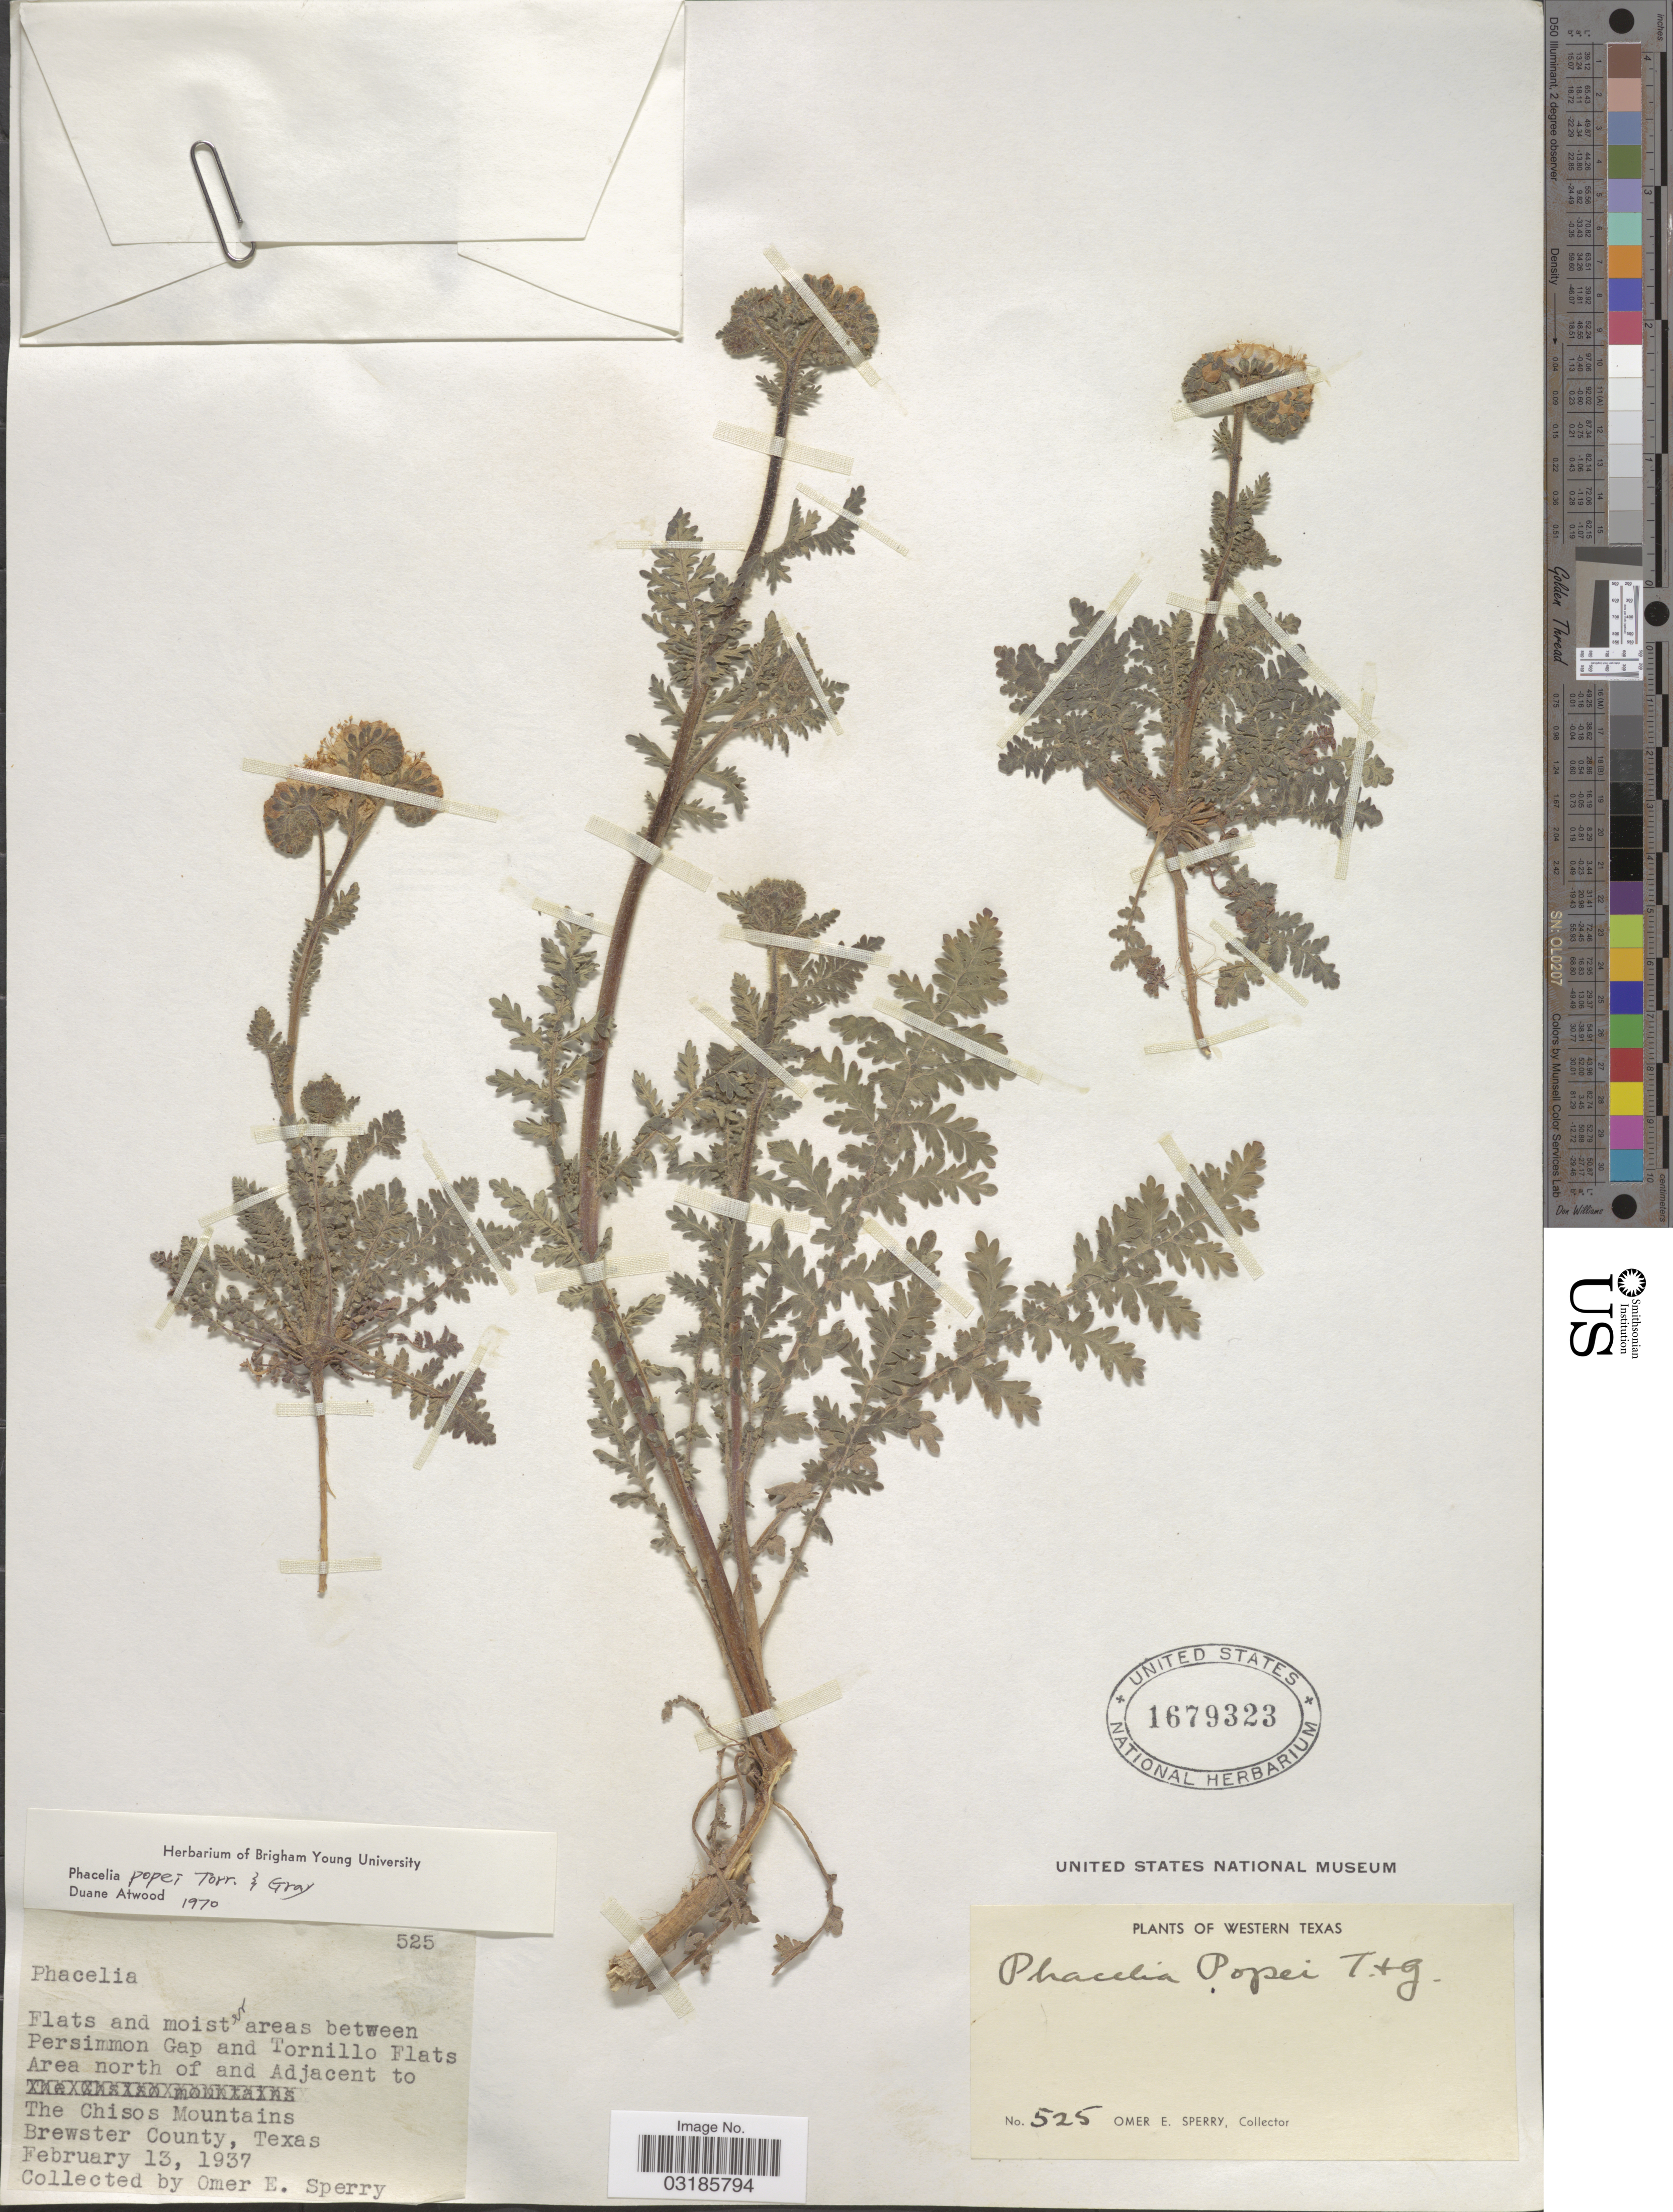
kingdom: Plantae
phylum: Tracheophyta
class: Magnoliopsida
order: Boraginales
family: Hydrophyllaceae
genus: Phacelia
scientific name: Phacelia popei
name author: Torr. & A. Gray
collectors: O. E. Sperry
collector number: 525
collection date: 1937-02-13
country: United States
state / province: Texas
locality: Western Texas. The Chisos Mountains, Brewster County.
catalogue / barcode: US 1679323